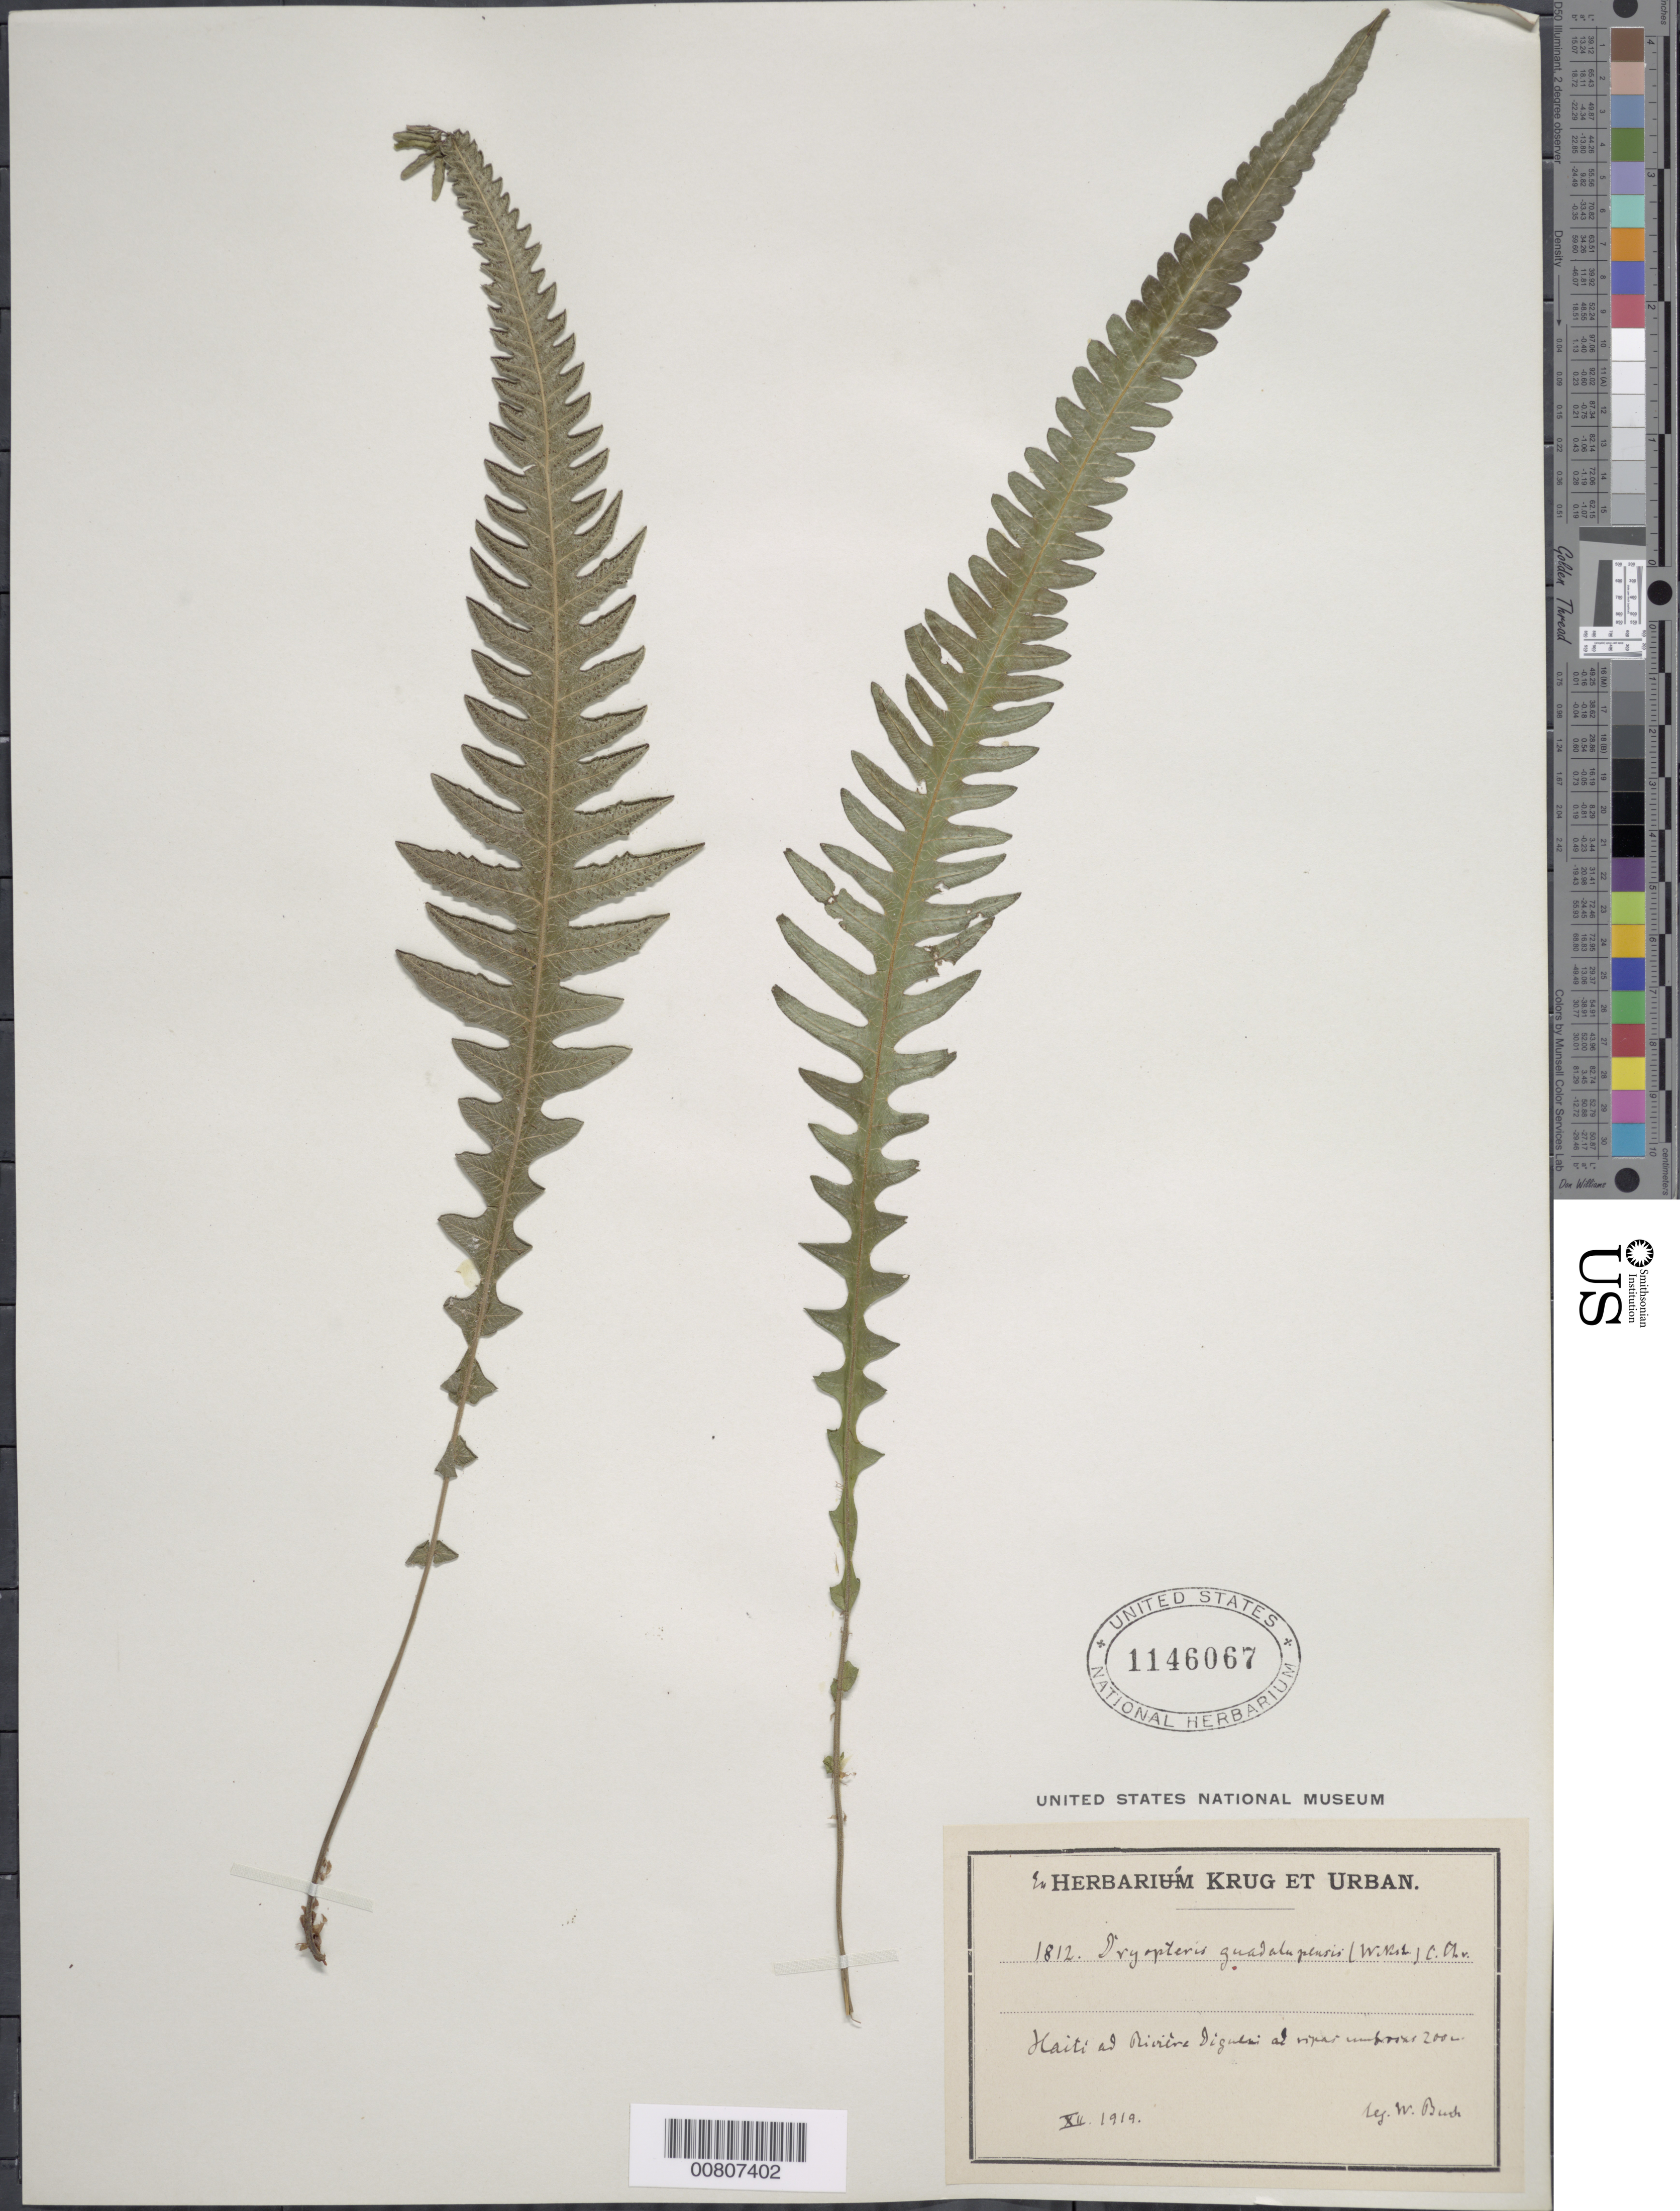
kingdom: Plantae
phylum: Tracheophyta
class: Polypodiopsida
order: Polypodiales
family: Thelypteridaceae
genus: Goniopteris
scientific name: Goniopteris guadelupensis (Wikstr.) comb. nov., ined 2015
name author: (Wikstr.)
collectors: W. Buch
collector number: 1812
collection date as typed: Jul 1919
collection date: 1919-07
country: Haiti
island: Hispaniola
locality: Riv. Digueni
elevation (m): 200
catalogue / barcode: US 1146067